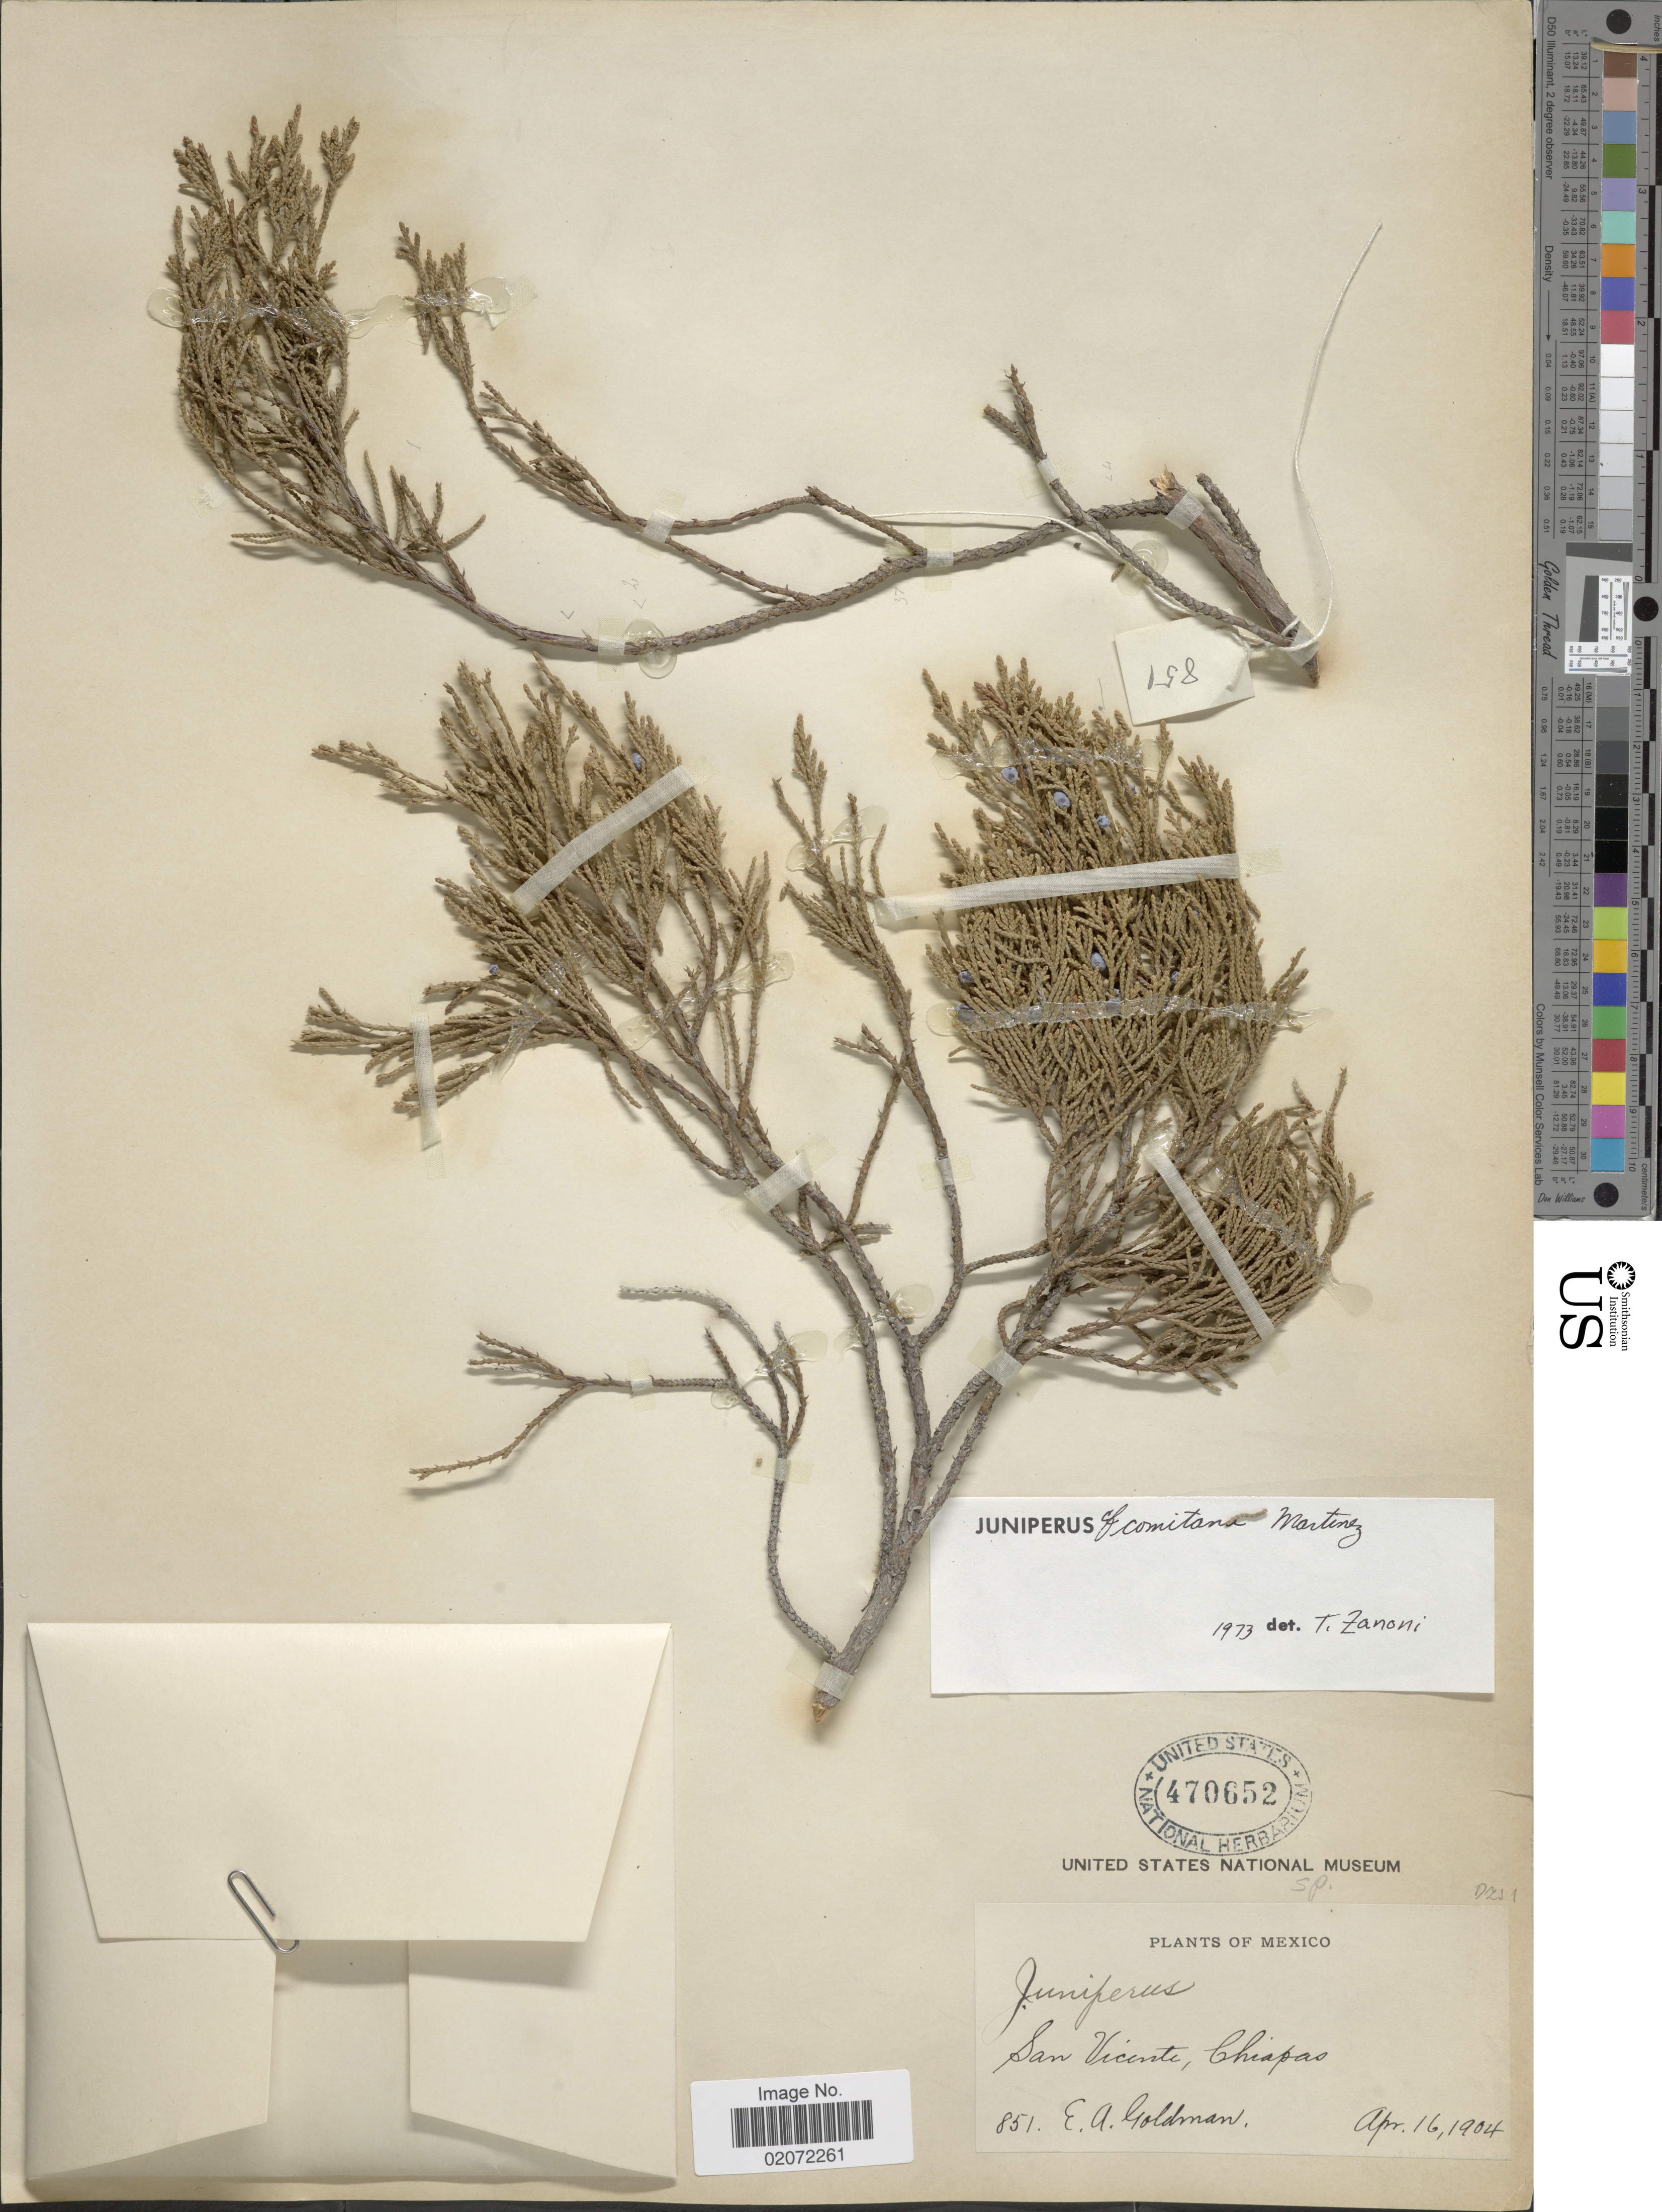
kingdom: Plantae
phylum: Tracheophyta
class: Pinopsida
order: Pinales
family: Cupressaceae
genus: Juniperus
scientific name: Juniperus comitana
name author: Martínez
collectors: E. A. Goldman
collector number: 851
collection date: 1904-04-16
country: Mexico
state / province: Chiapas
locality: San Vicente, Chiapas.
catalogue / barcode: US 470652